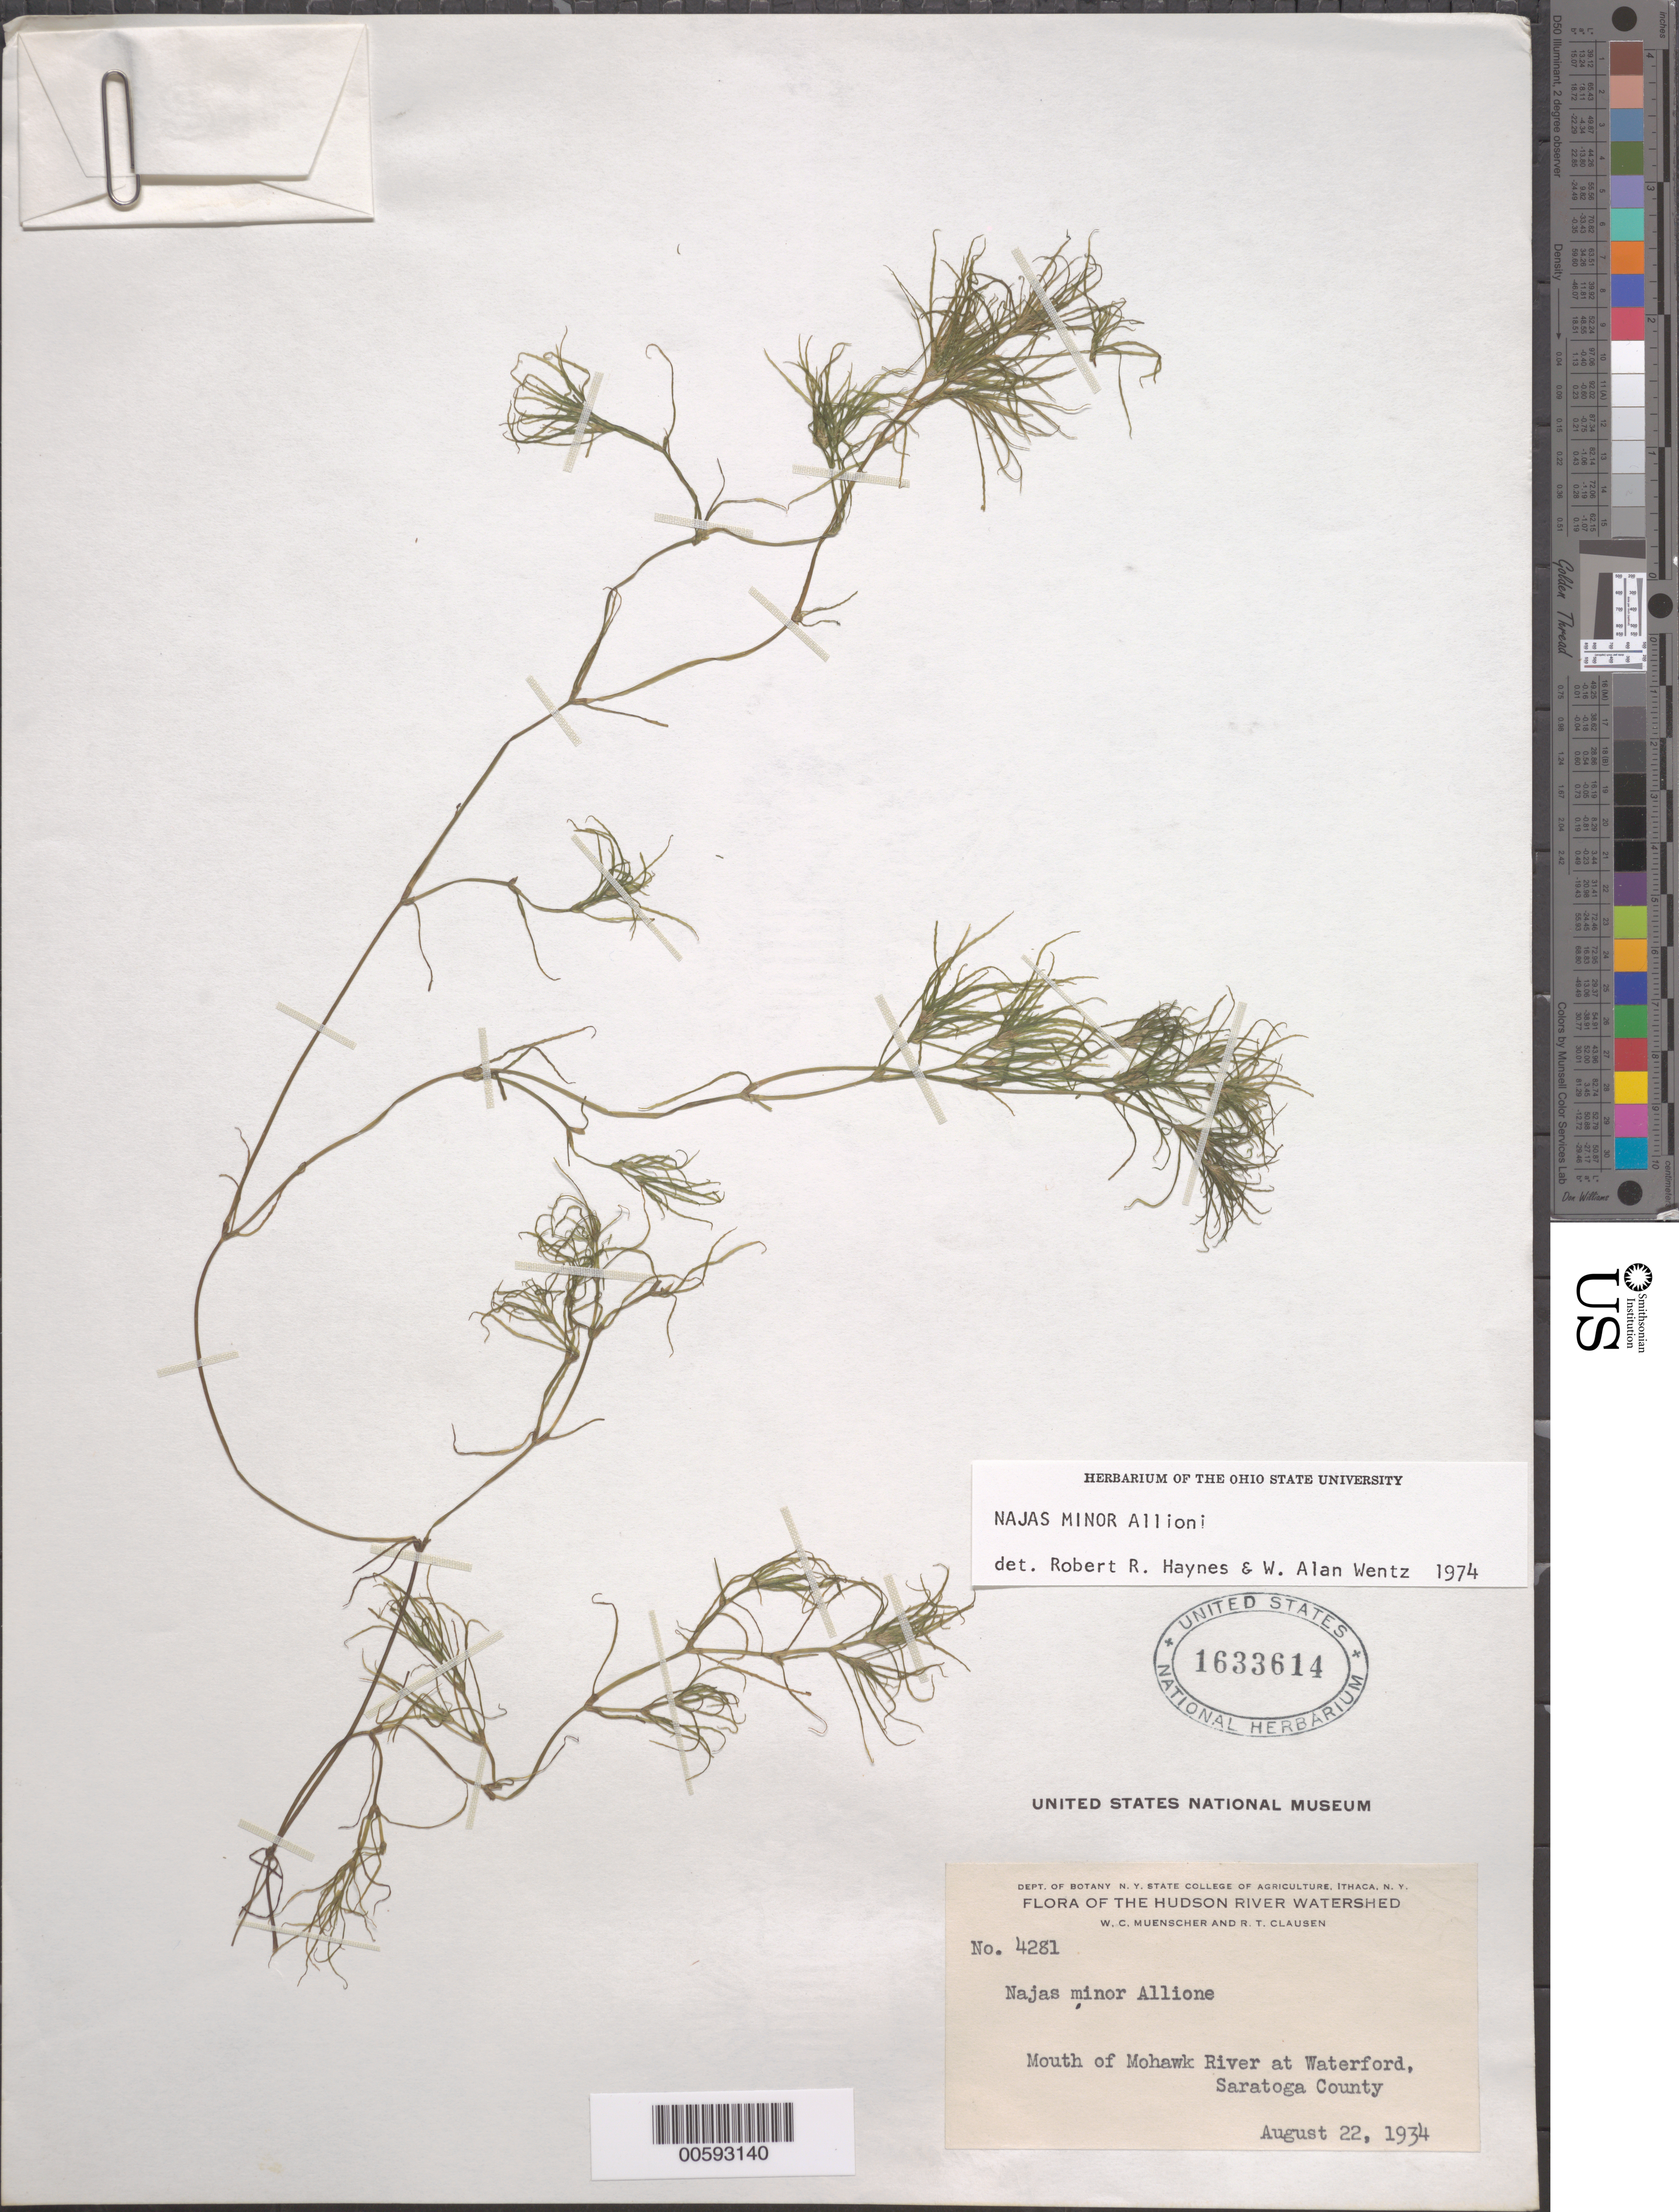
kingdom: Plantae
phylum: Tracheophyta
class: Liliopsida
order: Alismatales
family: Hydrocharitaceae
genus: Najas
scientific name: Najas minor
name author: All.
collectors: W. Muenscher & R. T. Clausen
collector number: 4281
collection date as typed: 22 Aug 1934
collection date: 1934-08-22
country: United States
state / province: New York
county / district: Saratoga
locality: Mouth of Mohawk River at Waterford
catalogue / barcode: US 1633614